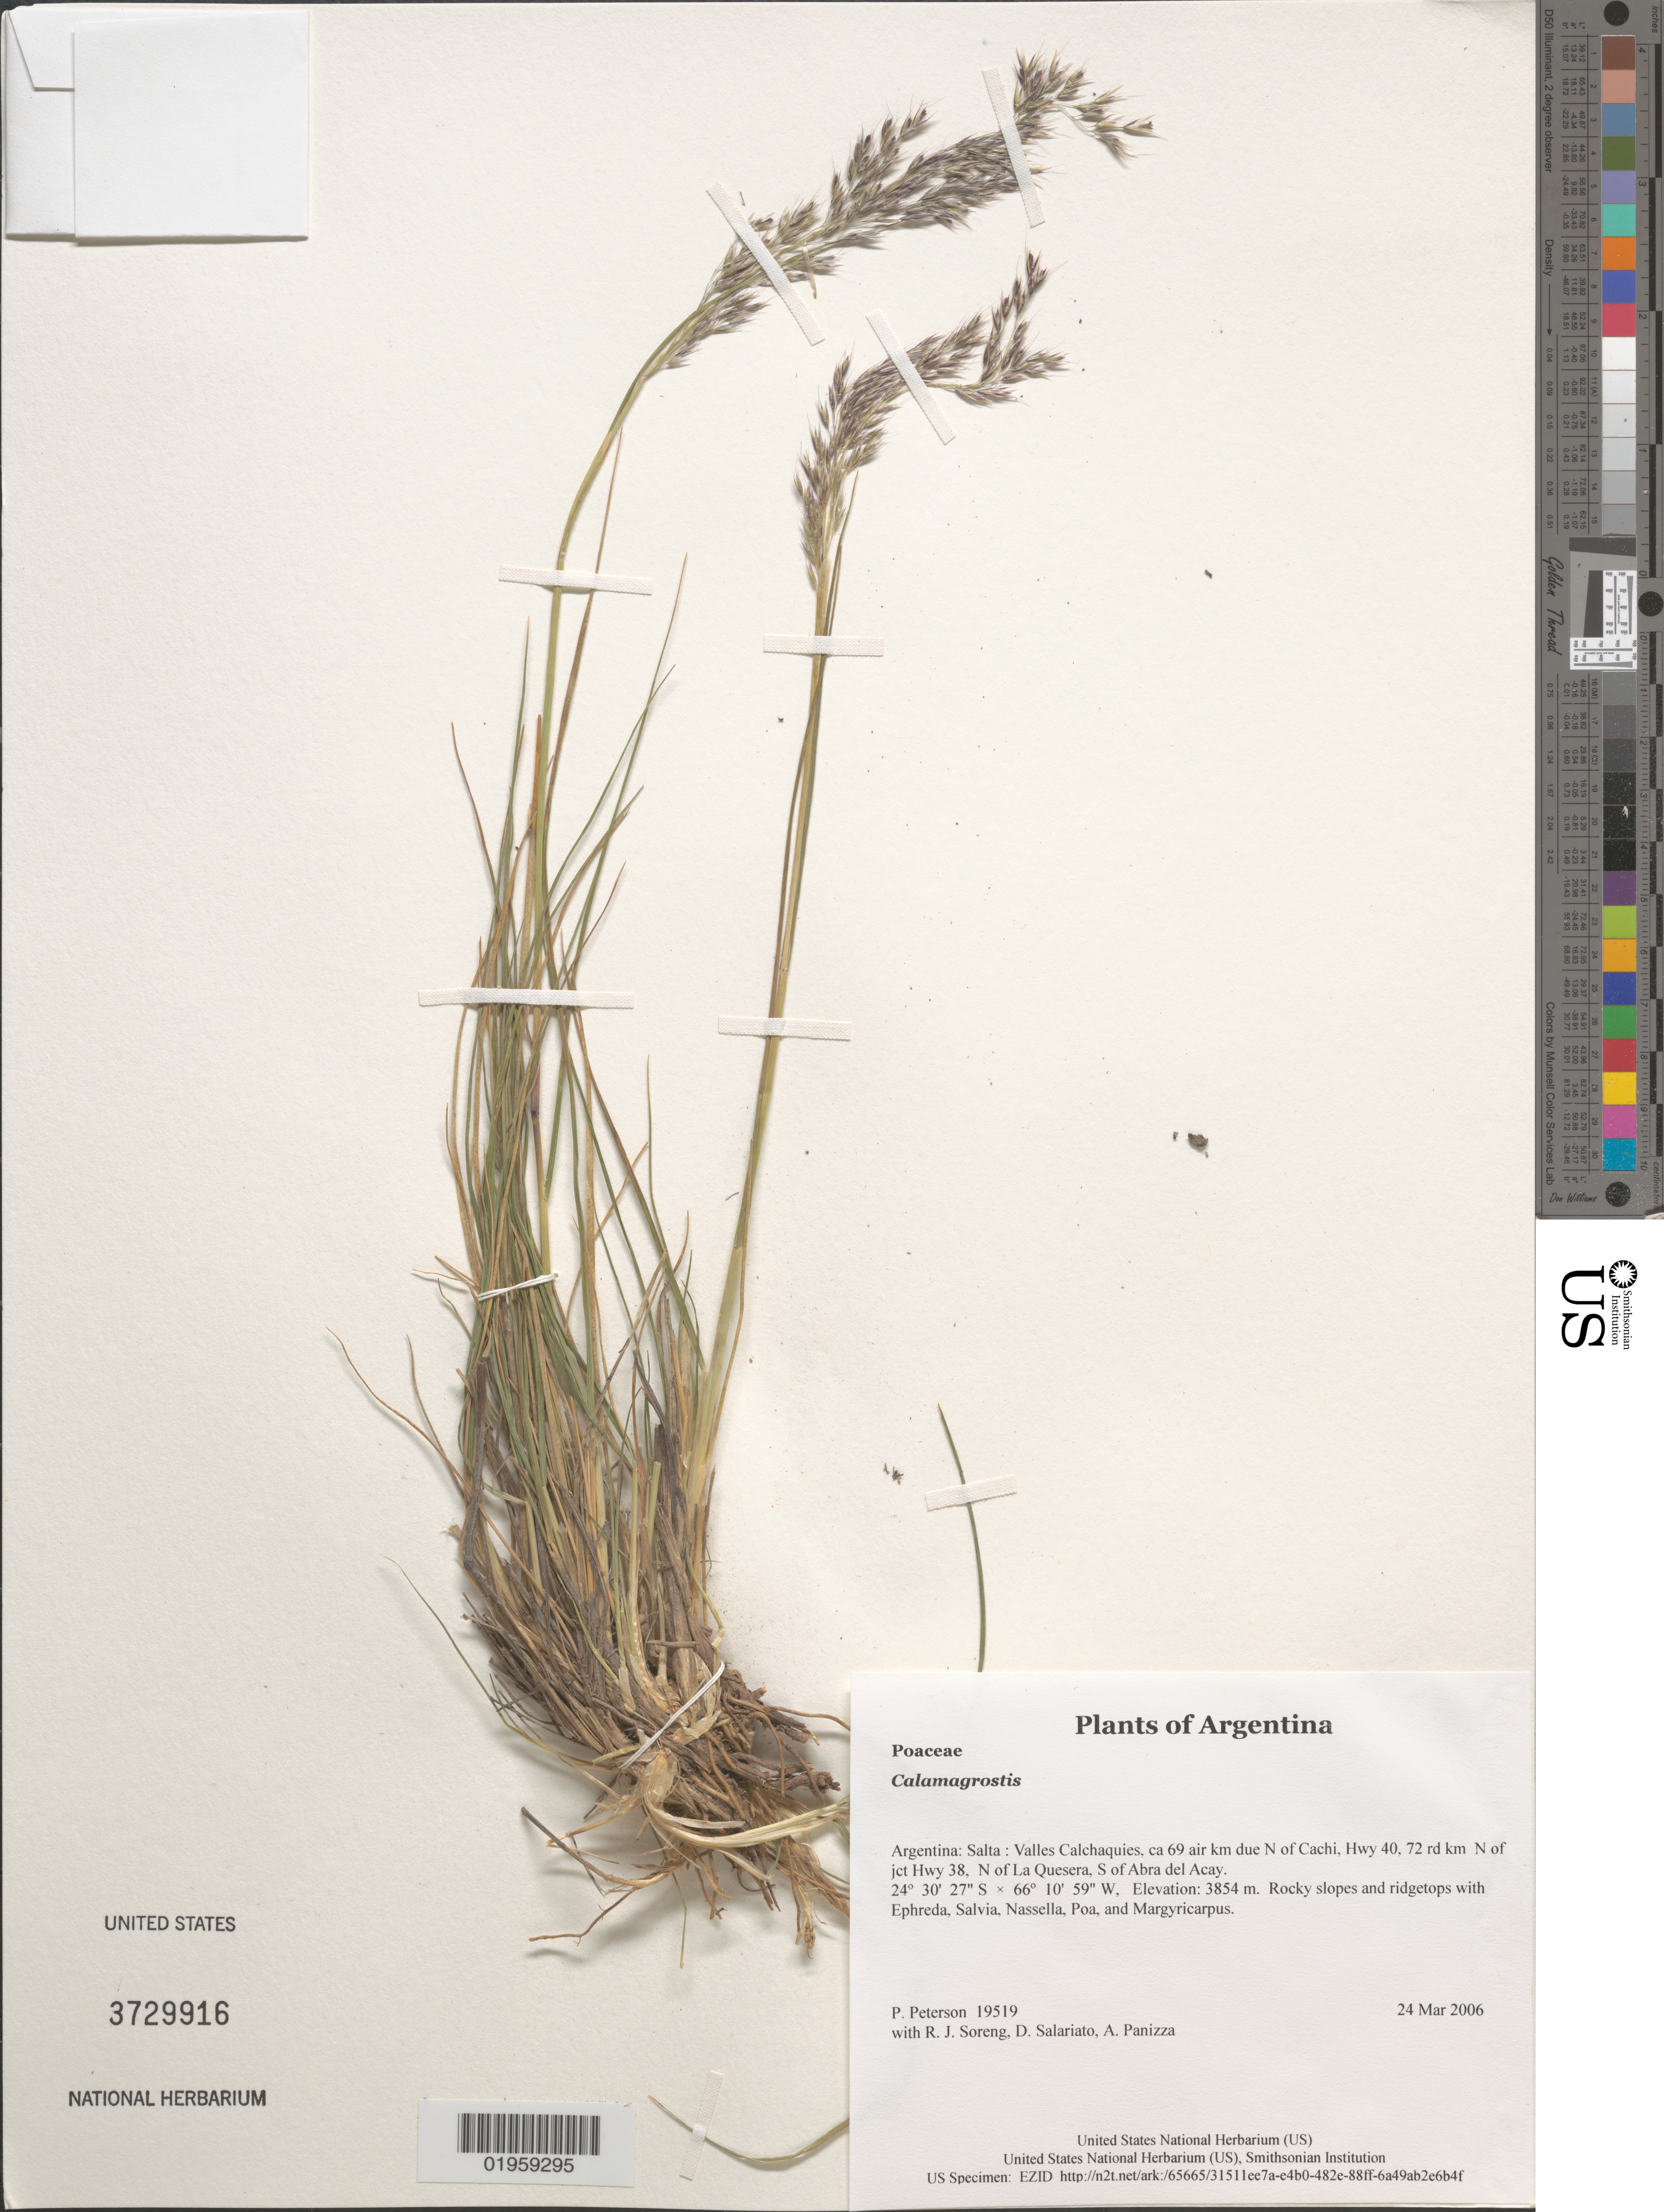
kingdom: Plantae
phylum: Tracheophyta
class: Liliopsida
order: Poales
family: Poaceae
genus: Calamagrostis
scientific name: Calamagrostis sp.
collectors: P. M. Peterson, R. J. Soreng, D. Salariato & A. Panizza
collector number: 19519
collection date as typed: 24 Mar 2006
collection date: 2006-03-24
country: Argentina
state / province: Salta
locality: Valles Calchaquies, ca 69 air km due N of Cachi, Hwy 40, 72 rd km N of jct Hwy 38, N of La Quesera, S of Abra del Acay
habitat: Rocky slopes and ridgetops with Ephreda, Salvia, Nassella, Poa, and Margyricarpus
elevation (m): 3854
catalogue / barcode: US 3729916